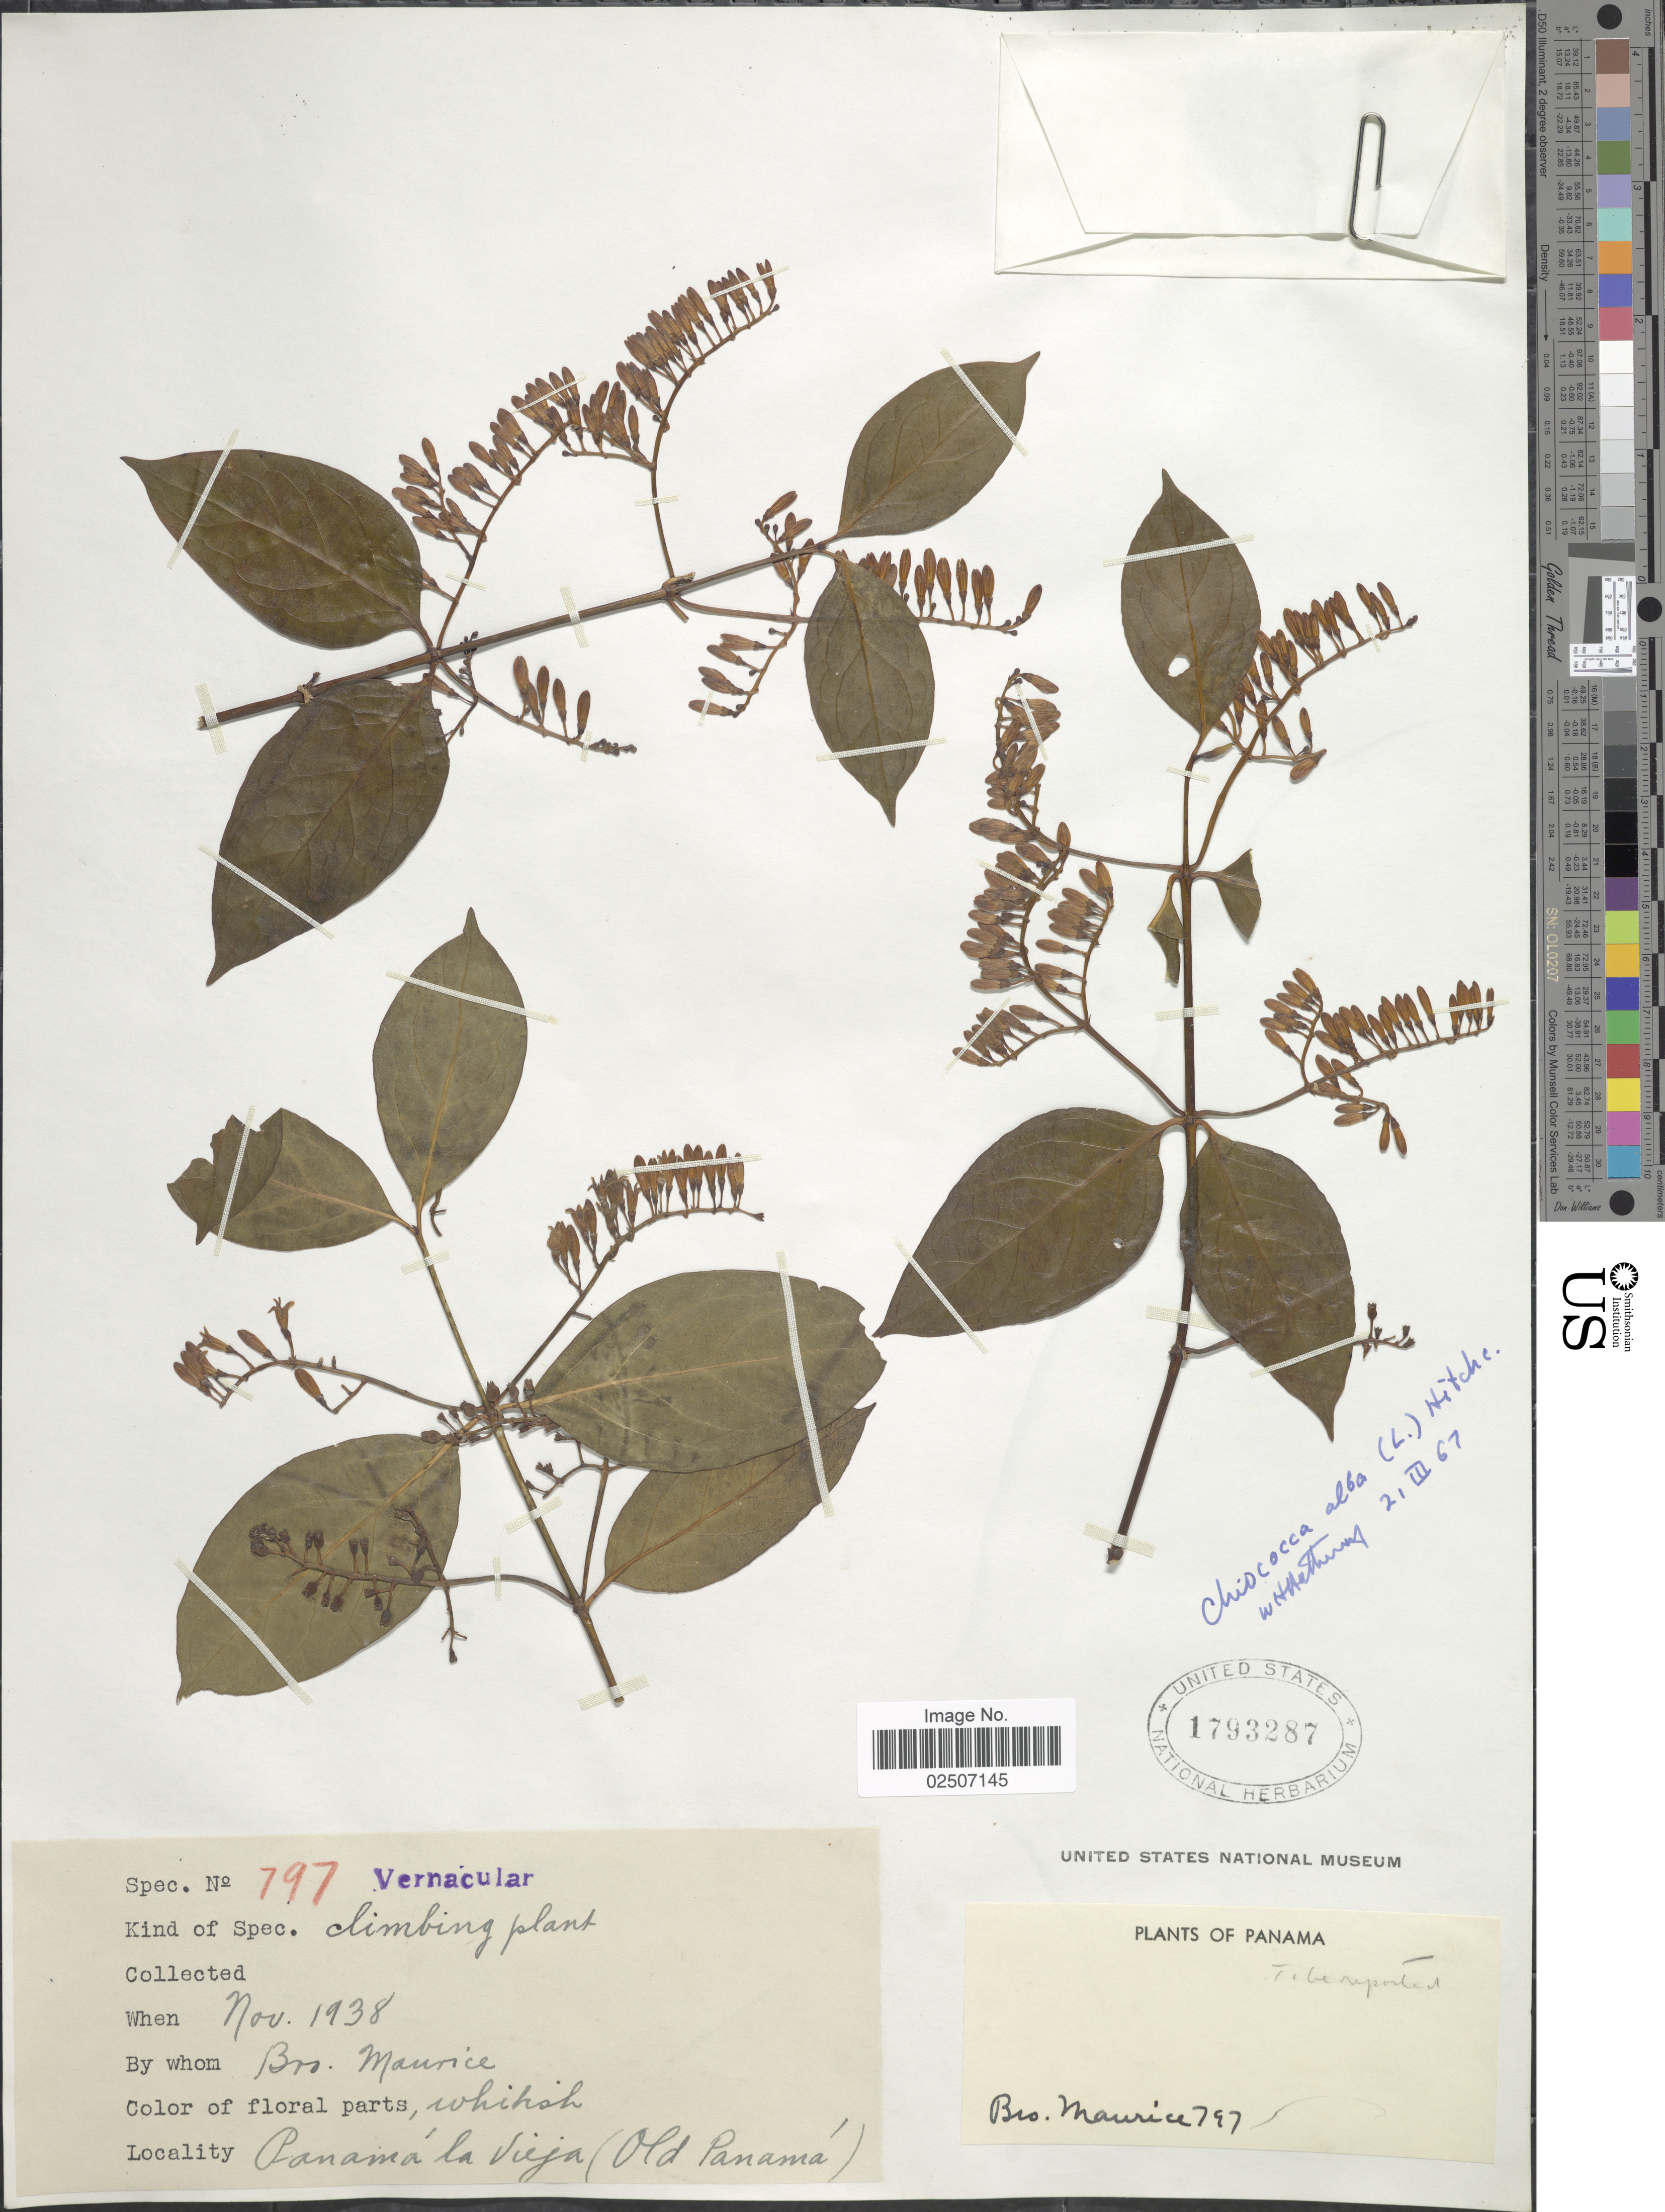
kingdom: Plantae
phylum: Tracheophyta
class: Magnoliopsida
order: Gentianales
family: Rubiaceae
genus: Chiococca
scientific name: Chiococca alba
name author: (L.) Hitchc.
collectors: B. Maurice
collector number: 797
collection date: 1938-11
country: Panama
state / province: Panamá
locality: Panama la Vieja (Old Panama)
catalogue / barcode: US 1793287